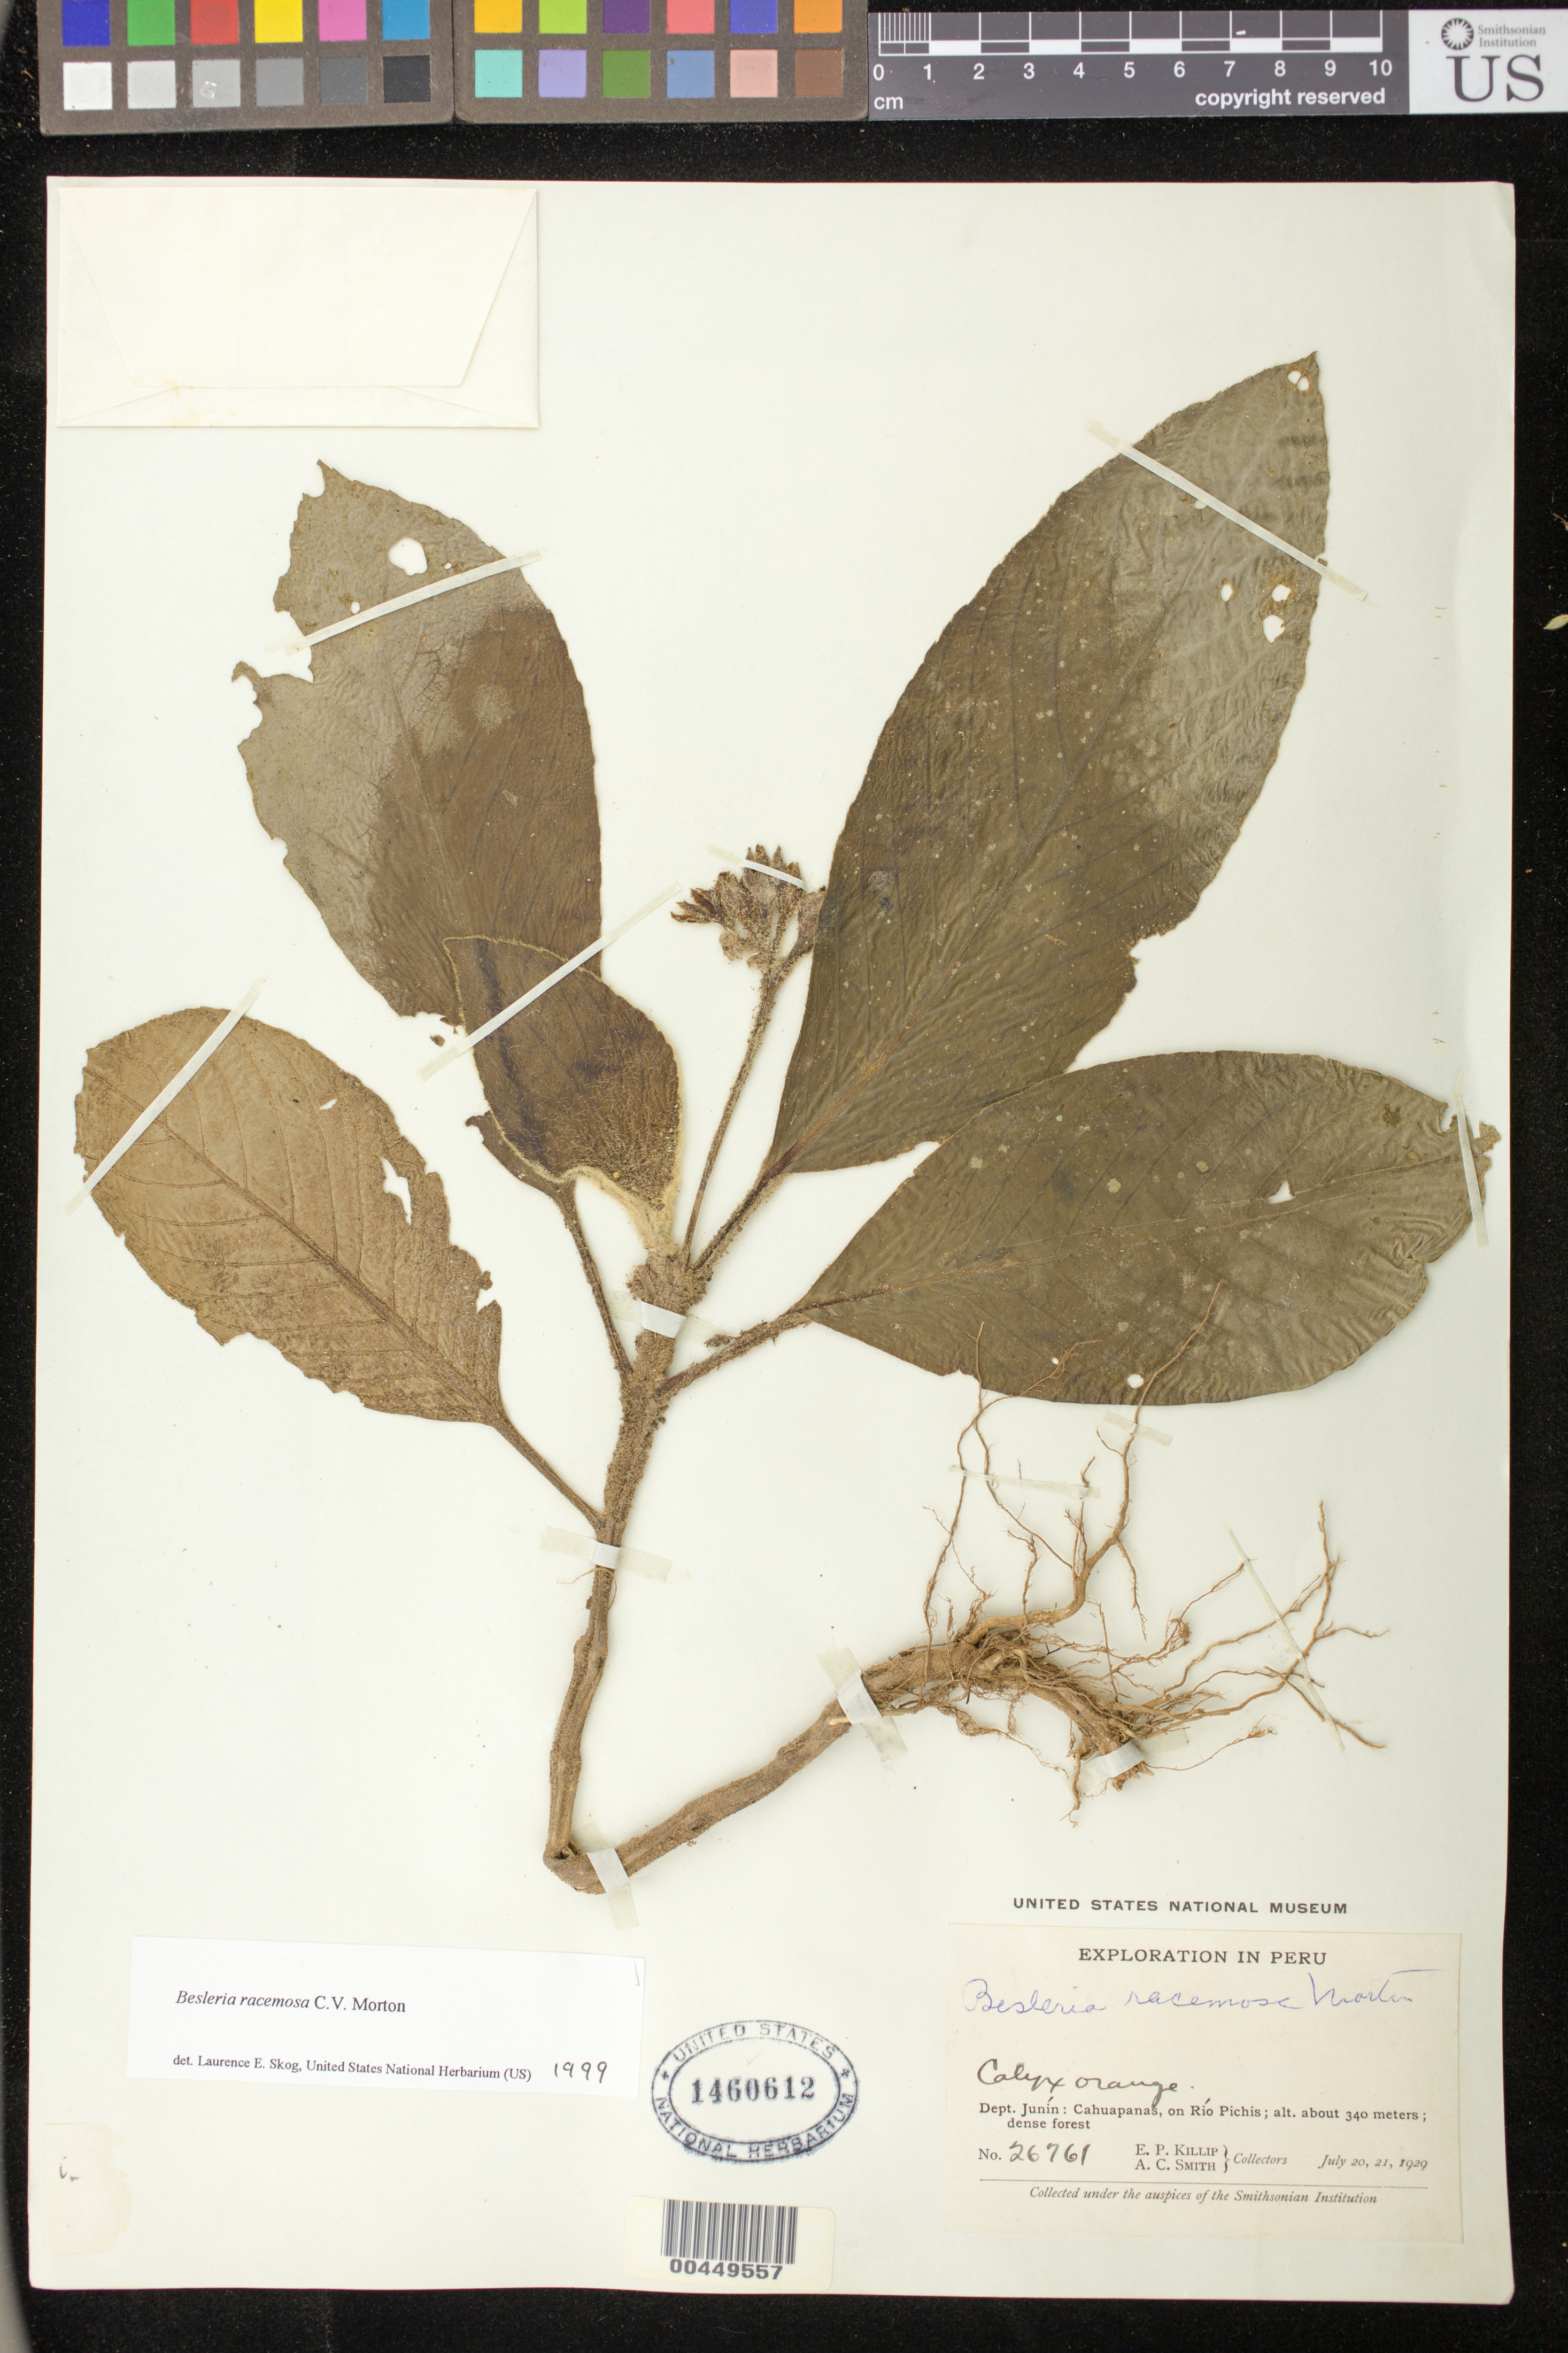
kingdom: Plantae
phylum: Tracheophyta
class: Magnoliopsida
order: Lamiales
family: Gesneriaceae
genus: Besleria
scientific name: Besleria racemosa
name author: C.V. Morton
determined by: Skog, Laurence E.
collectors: E. P. Killip & A. C. Smith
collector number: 26761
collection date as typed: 20-21 Jul 1929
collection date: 1929-07-20/1929-07-21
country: Peru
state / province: Pasco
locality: Junín.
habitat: Dense forest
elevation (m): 340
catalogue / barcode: US 1460612